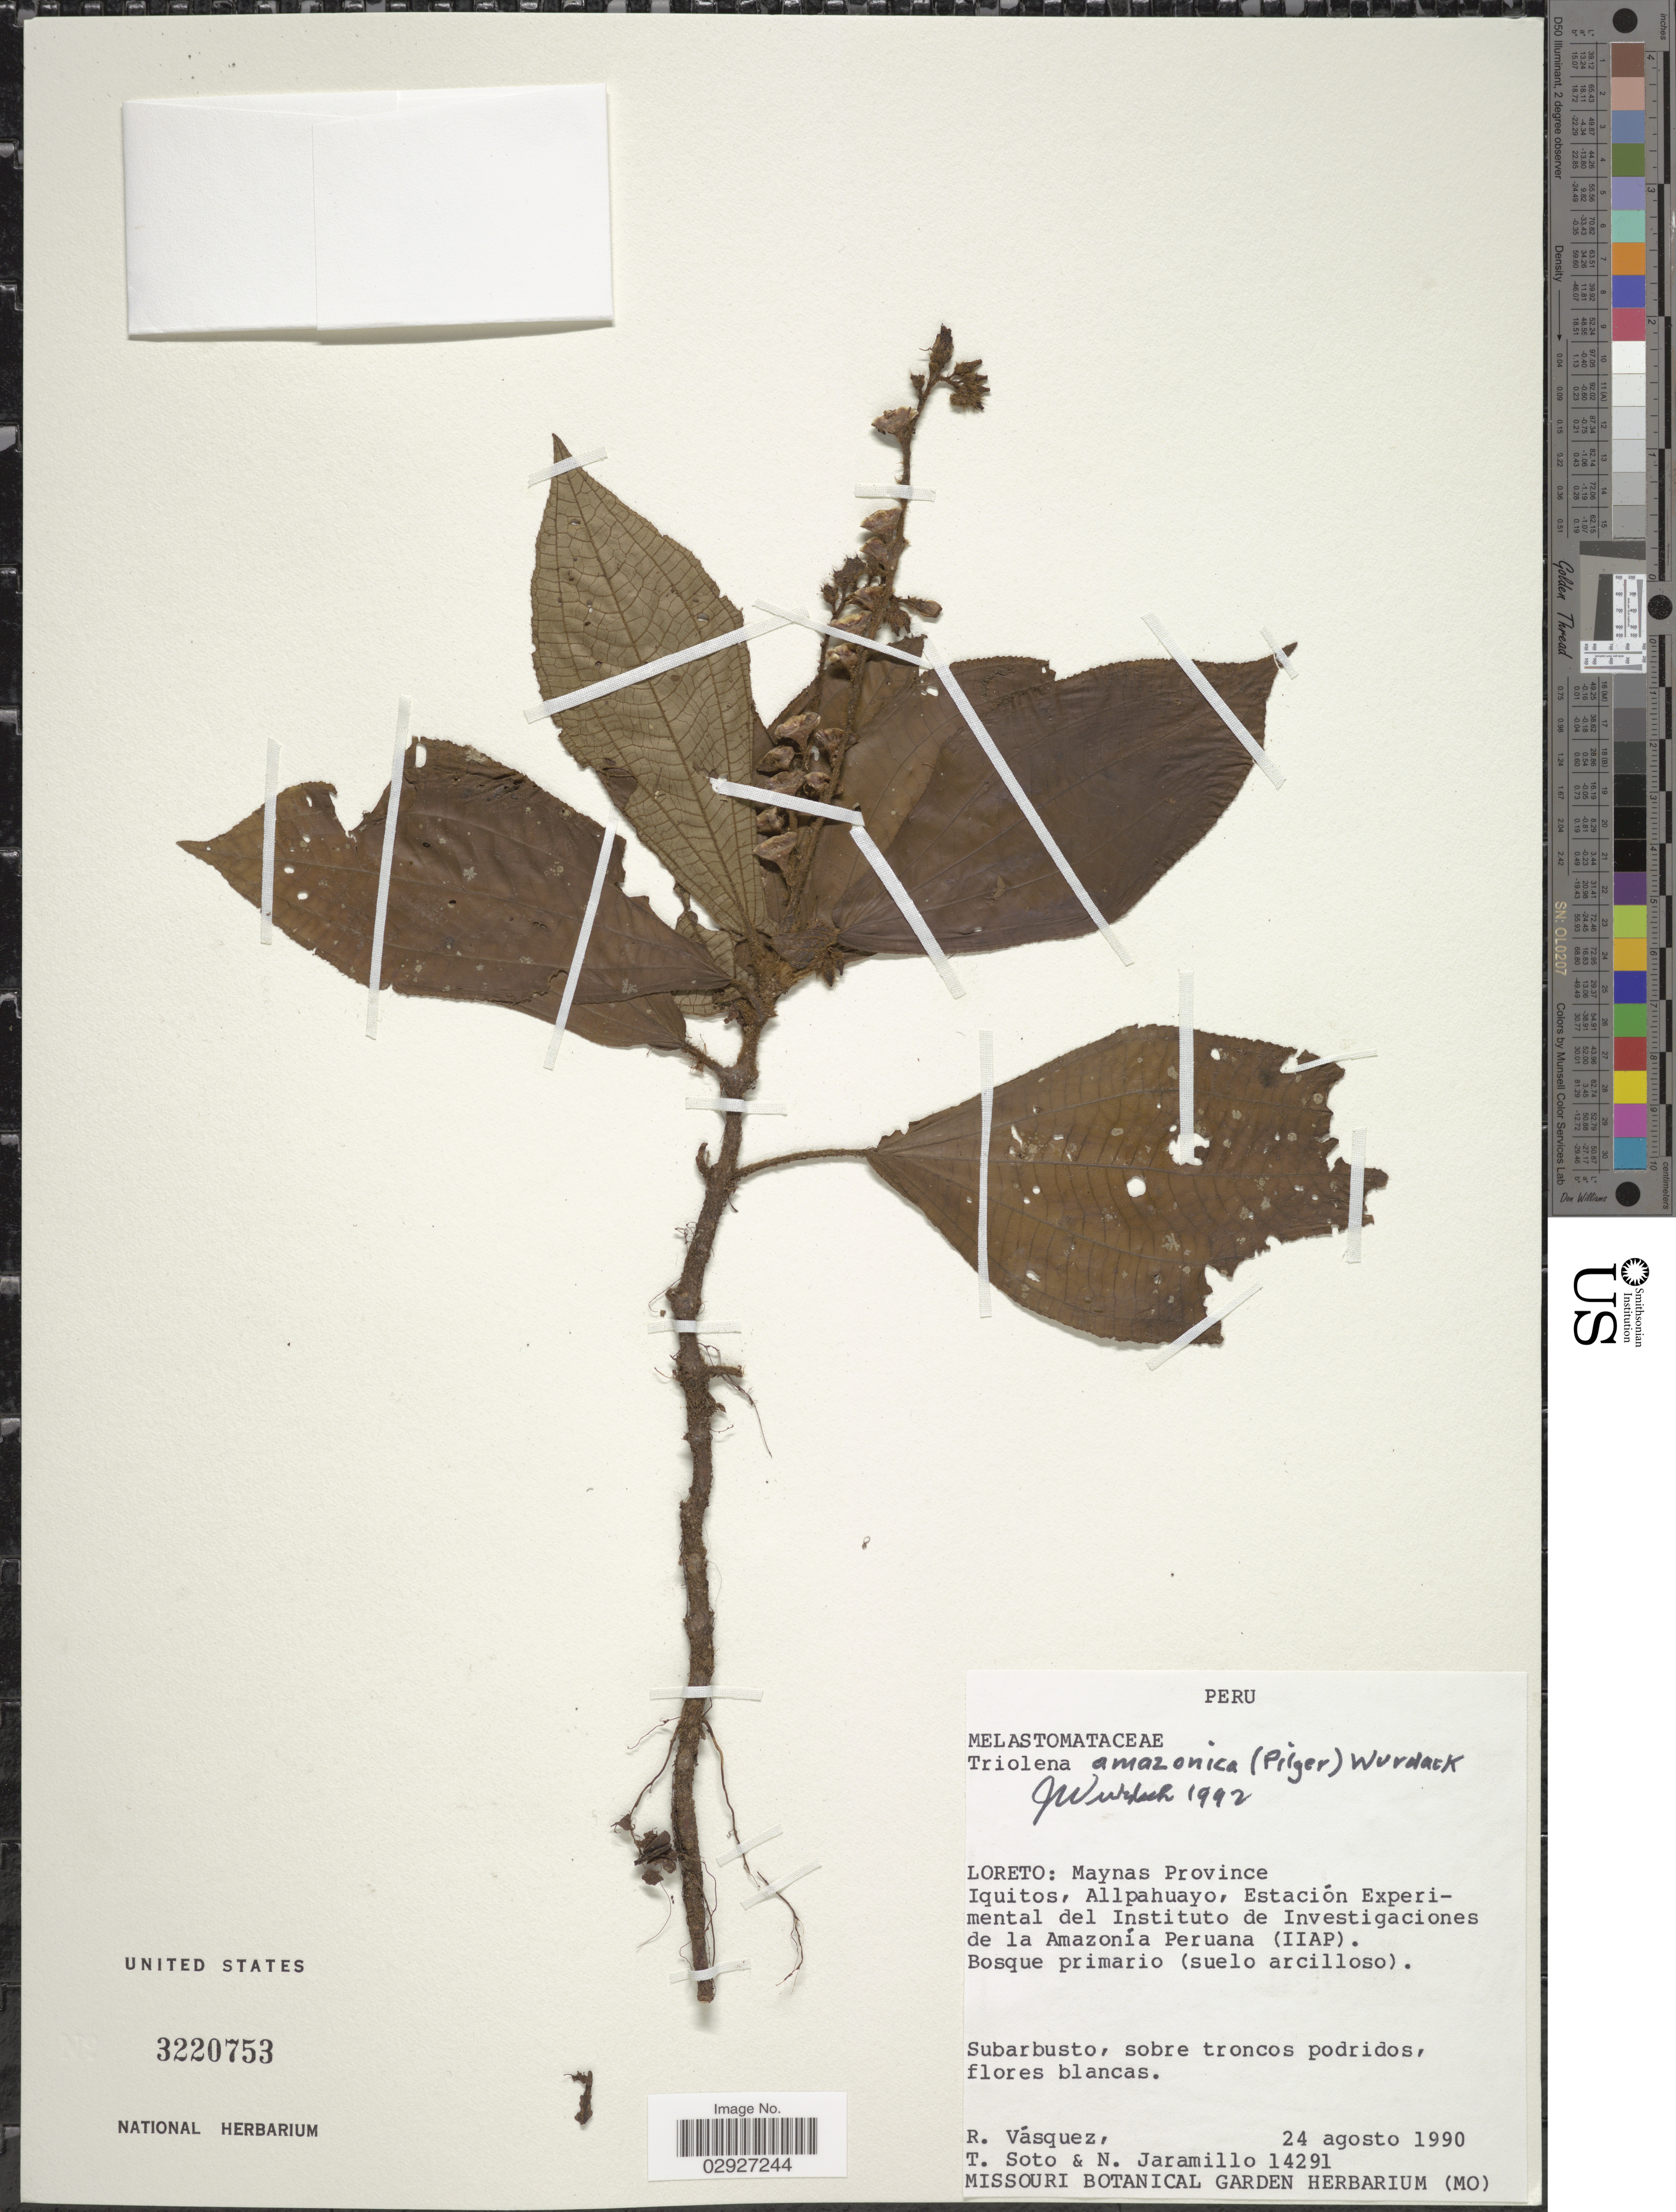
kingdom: Plantae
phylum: Tracheophyta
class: Magnoliopsida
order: Myrtales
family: Melastomataceae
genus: Triolena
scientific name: Triolena amazonica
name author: (Pilg.)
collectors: R. Vásquez, T. Soto & N. Jaramillo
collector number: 14291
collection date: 1990-08-24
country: Peru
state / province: Loreto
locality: Maynas Province, Iquitos, Allpahuayo, Estación Experimental del Instituto de Investigaciones de la Amazonía Peruana (IIAP).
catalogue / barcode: US 3220753